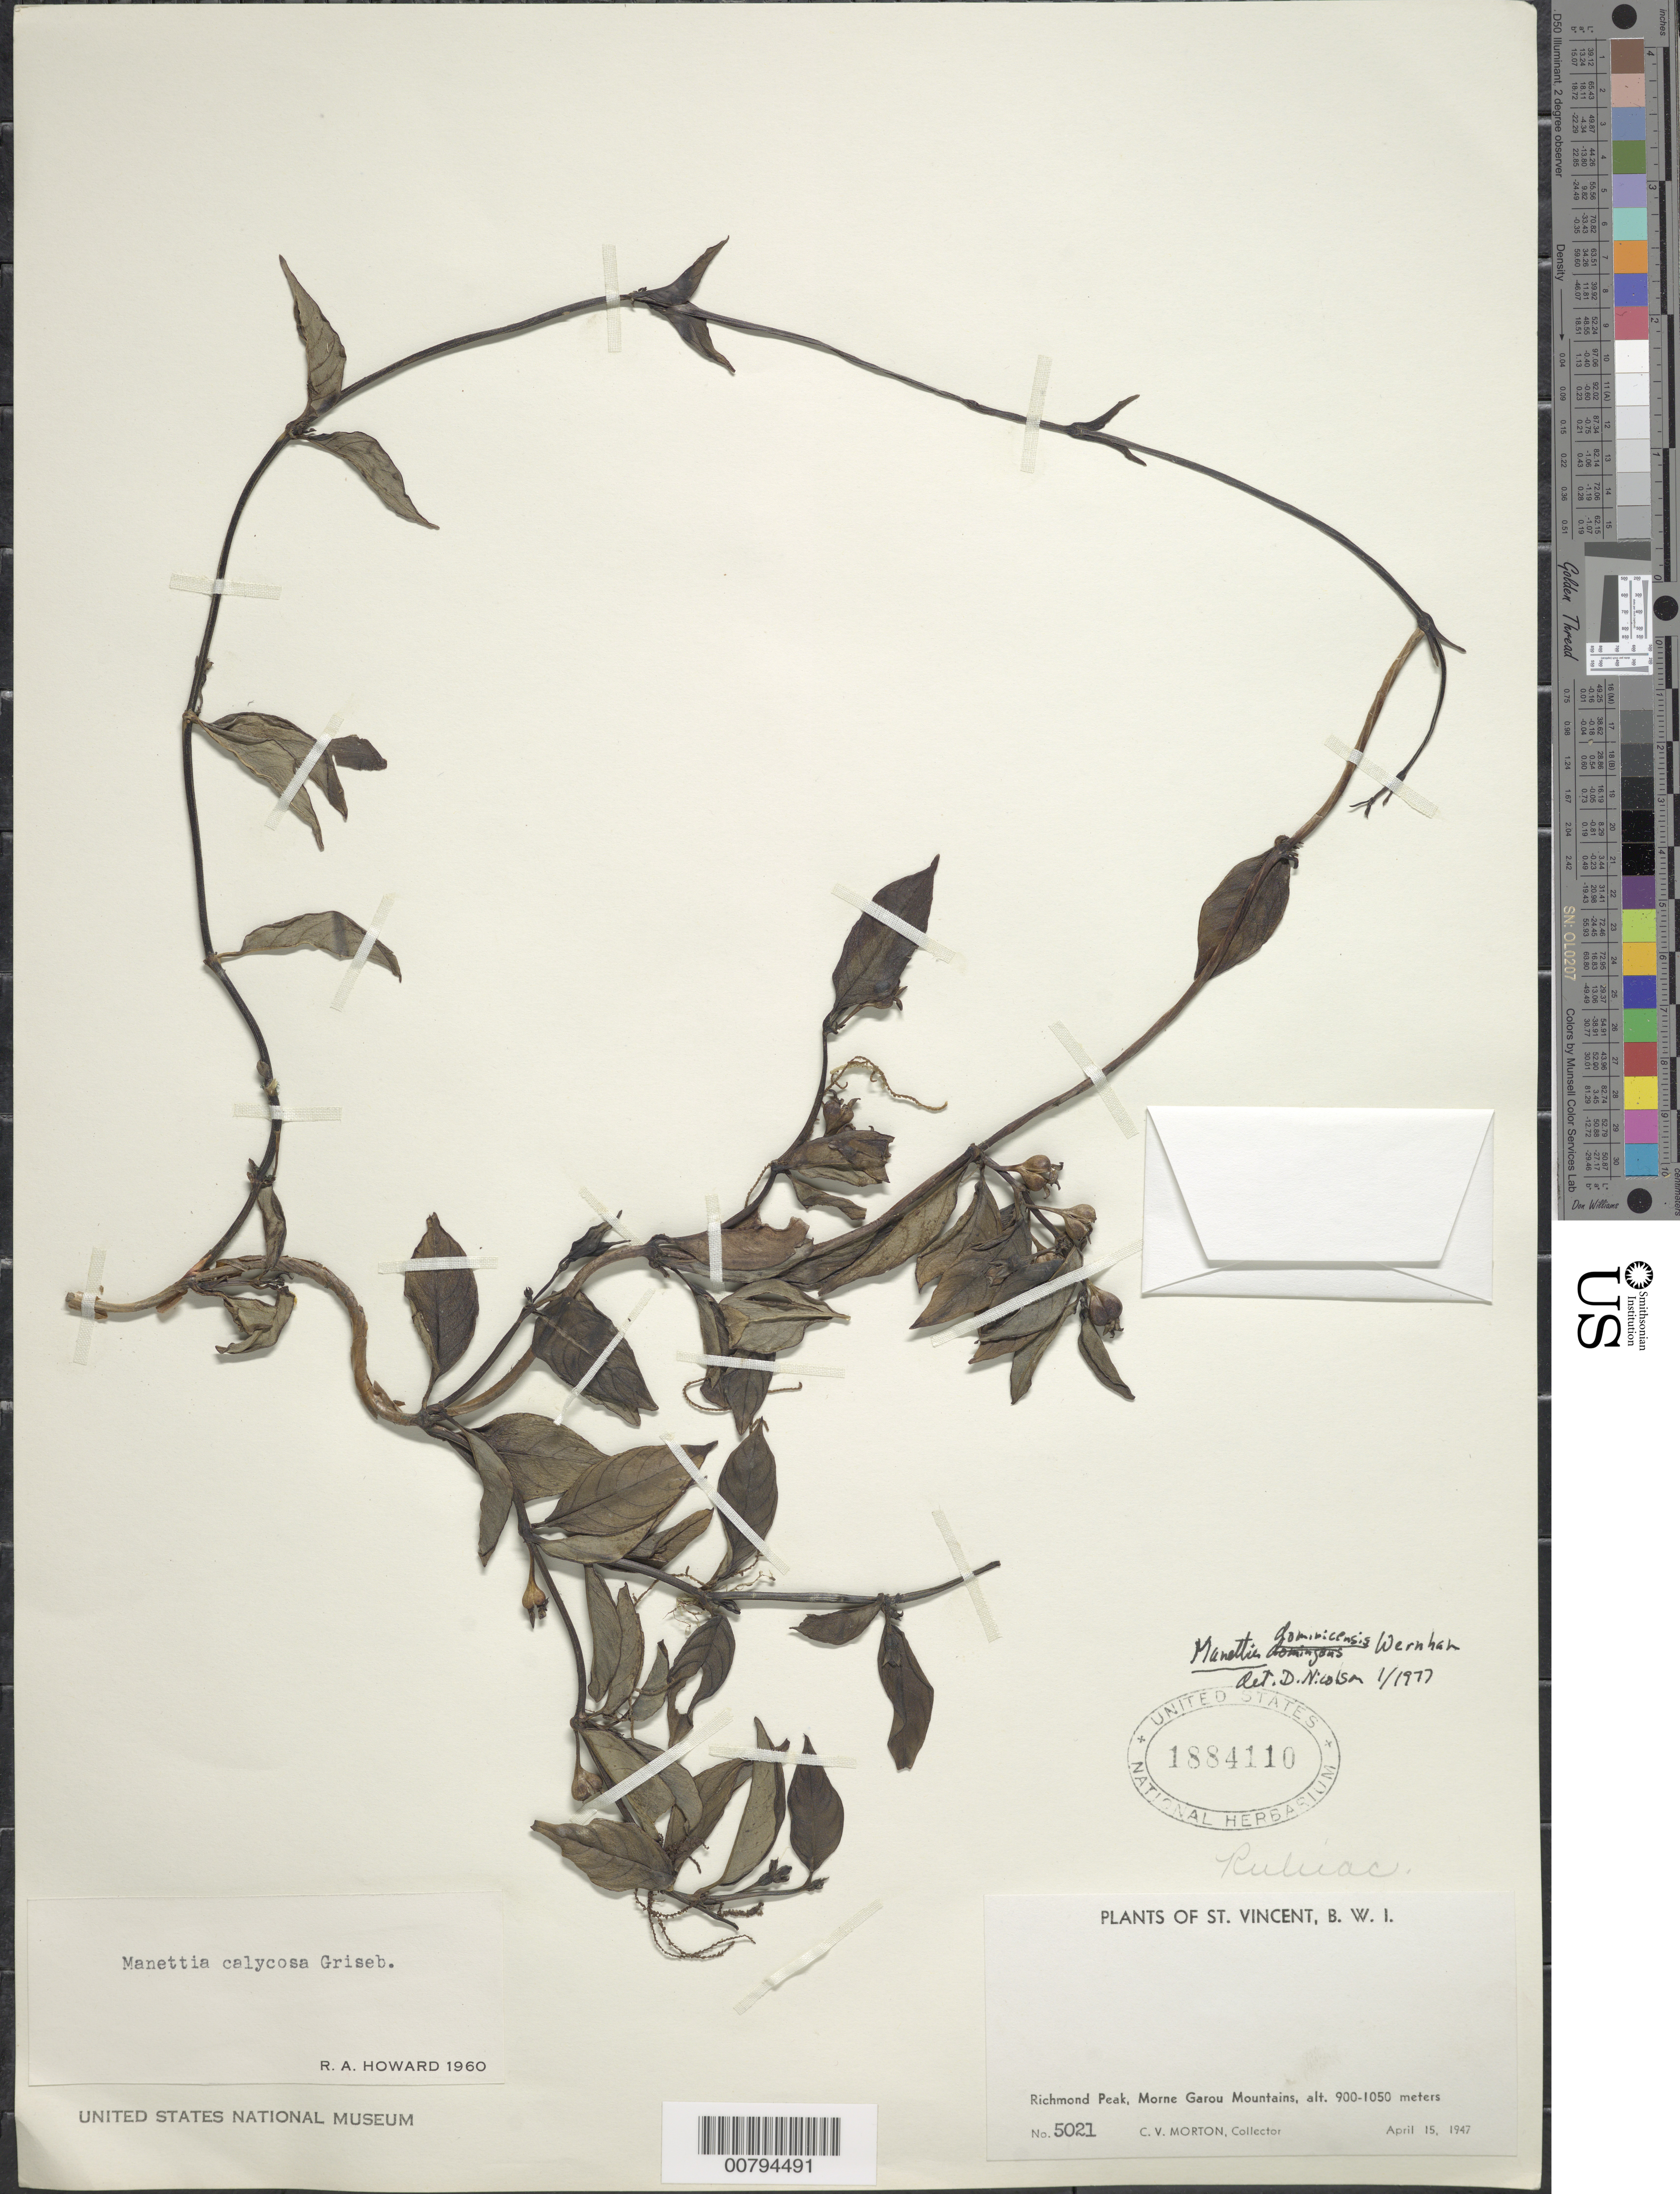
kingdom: Plantae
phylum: Tracheophyta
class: Magnoliopsida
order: Gentianales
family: Rubiaceae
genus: Manettia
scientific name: Manettia dominicensis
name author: Wernham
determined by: Nicolson, Dan H.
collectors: C. V. Morton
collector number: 5021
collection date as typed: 15 Apr 1947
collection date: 1947-04-15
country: St. Vincent - Grenadines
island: St. Vincent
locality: Richmond Peak, Morne Garou Mountains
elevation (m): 900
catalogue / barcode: US 1884110